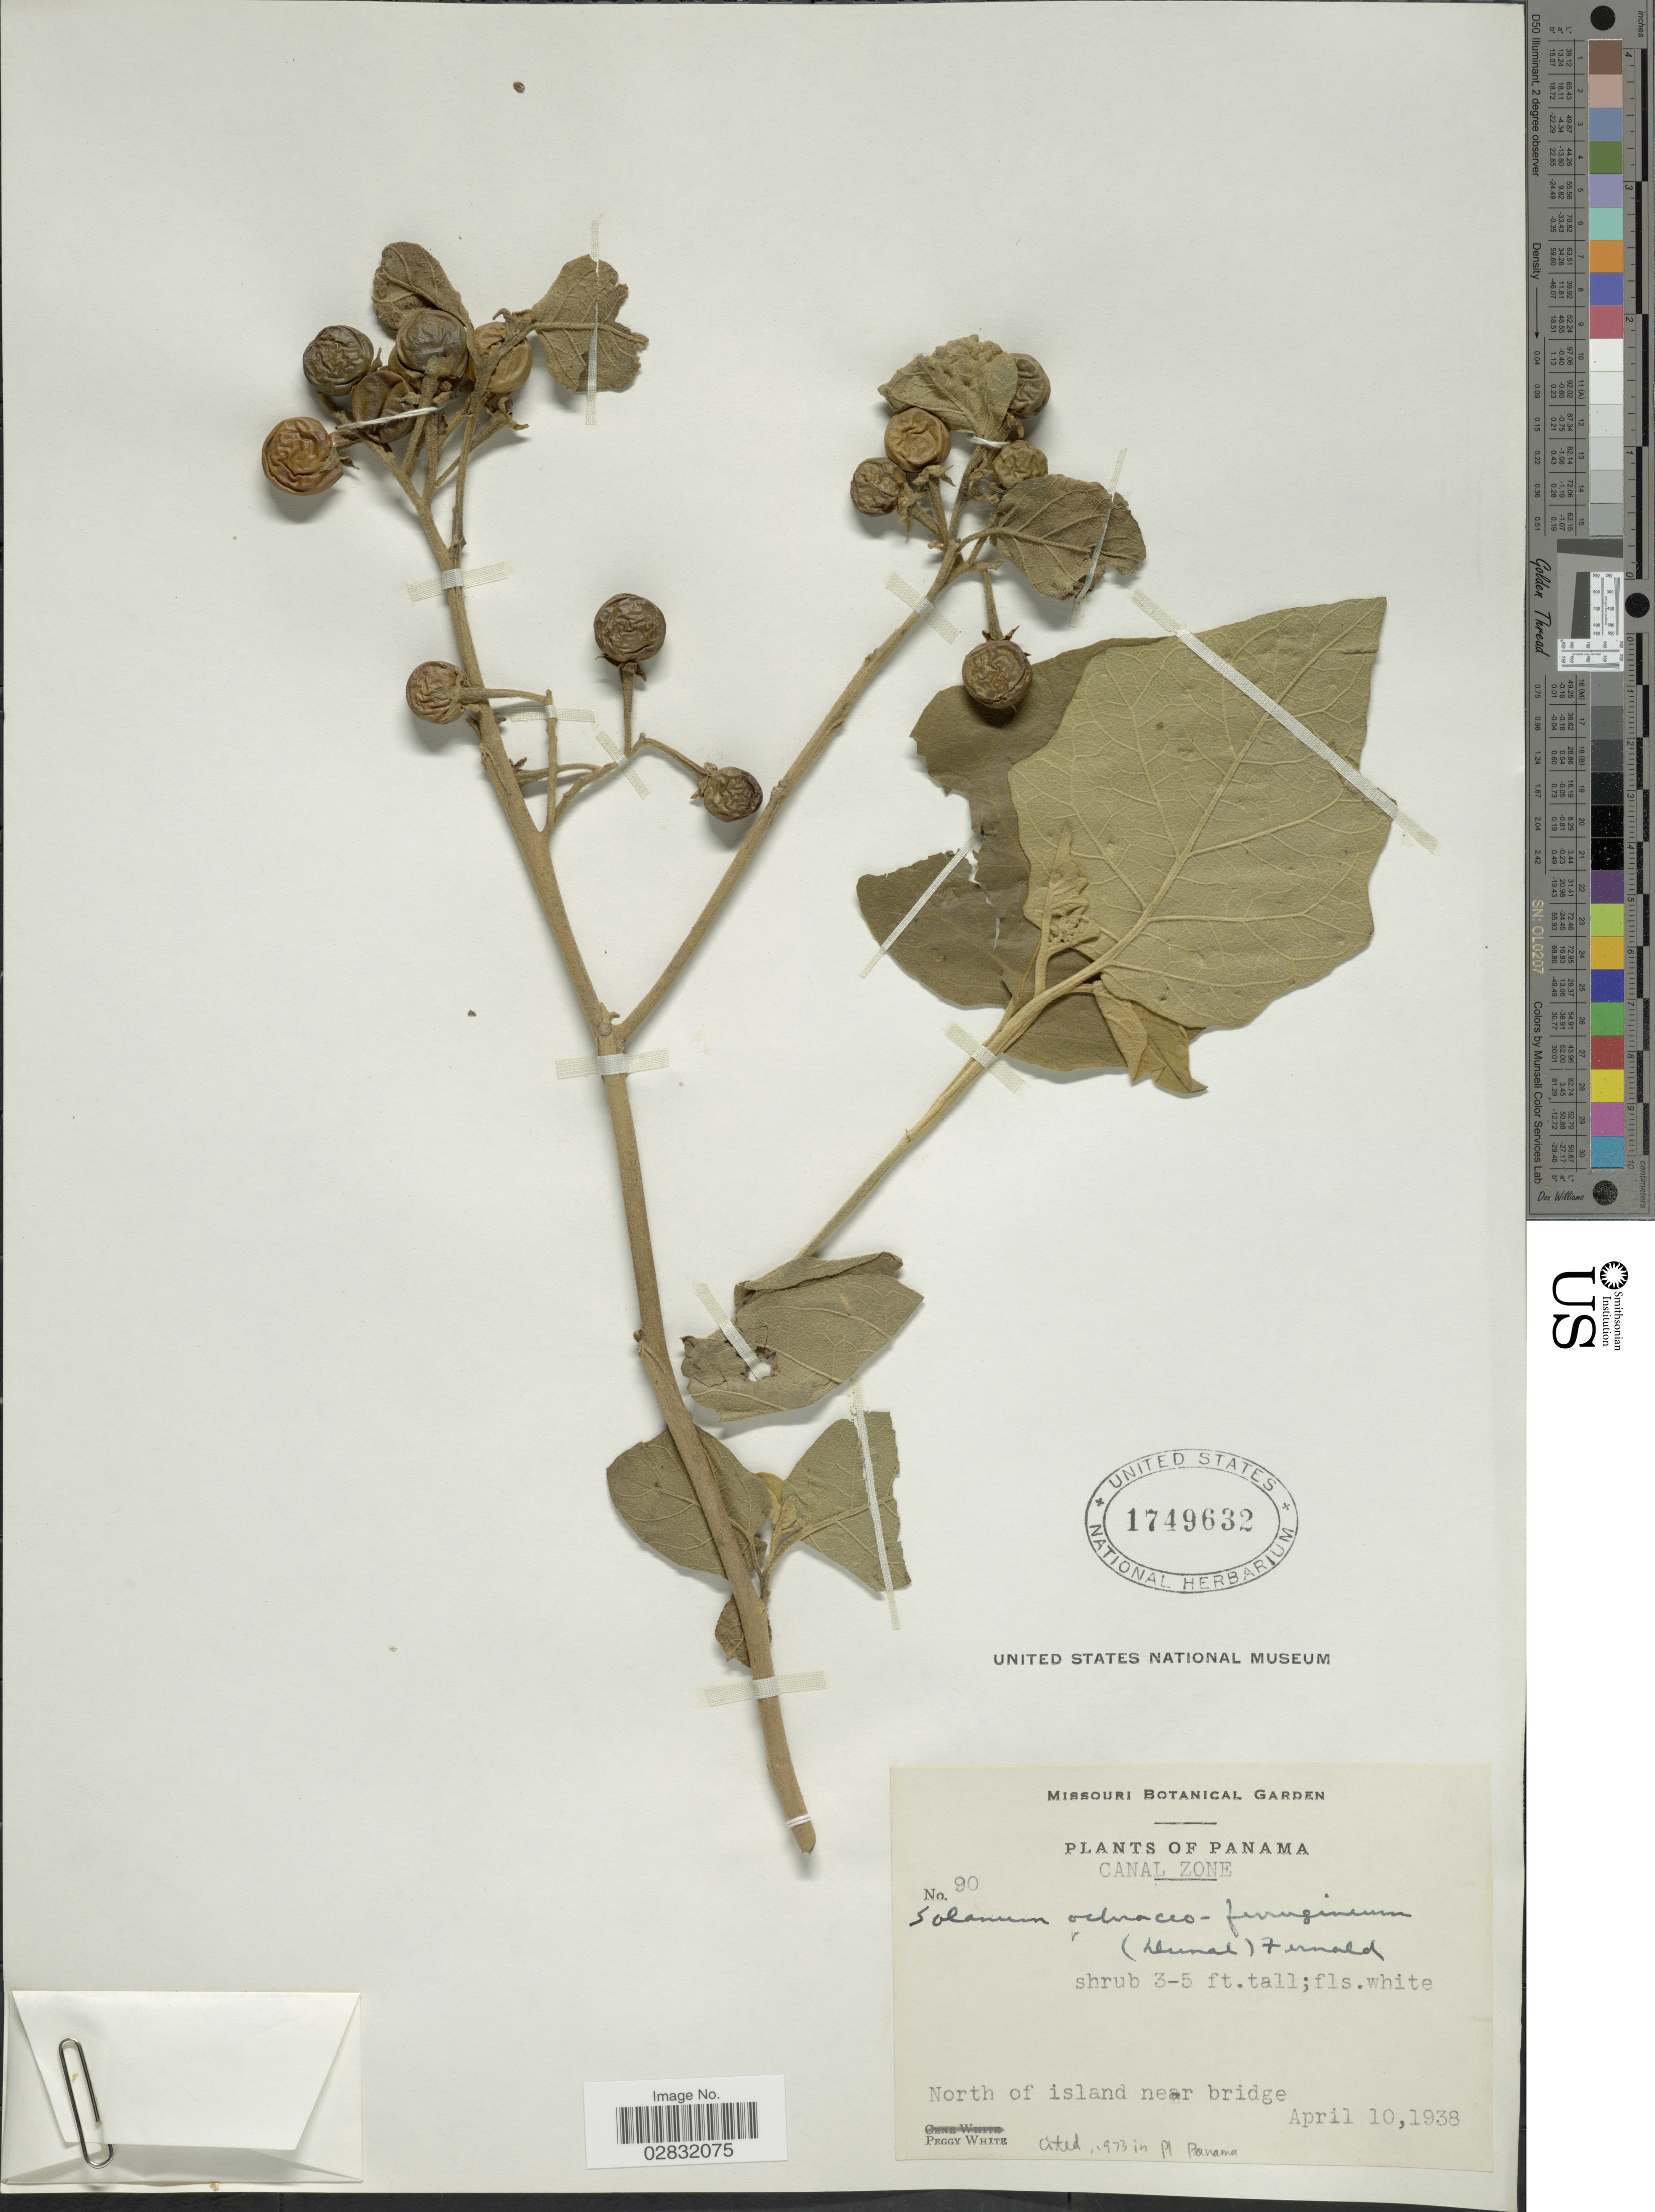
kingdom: Plantae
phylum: Tracheophyta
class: Magnoliopsida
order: Solanales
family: Solanaceae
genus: Solanum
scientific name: Solanum ochraceo-ferrugineum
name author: (Dunal) Fernald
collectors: P. White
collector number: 90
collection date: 1938-04-10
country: Panama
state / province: Colón / Panamá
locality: Canal Zone. North of island near bridge.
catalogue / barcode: US 1749632